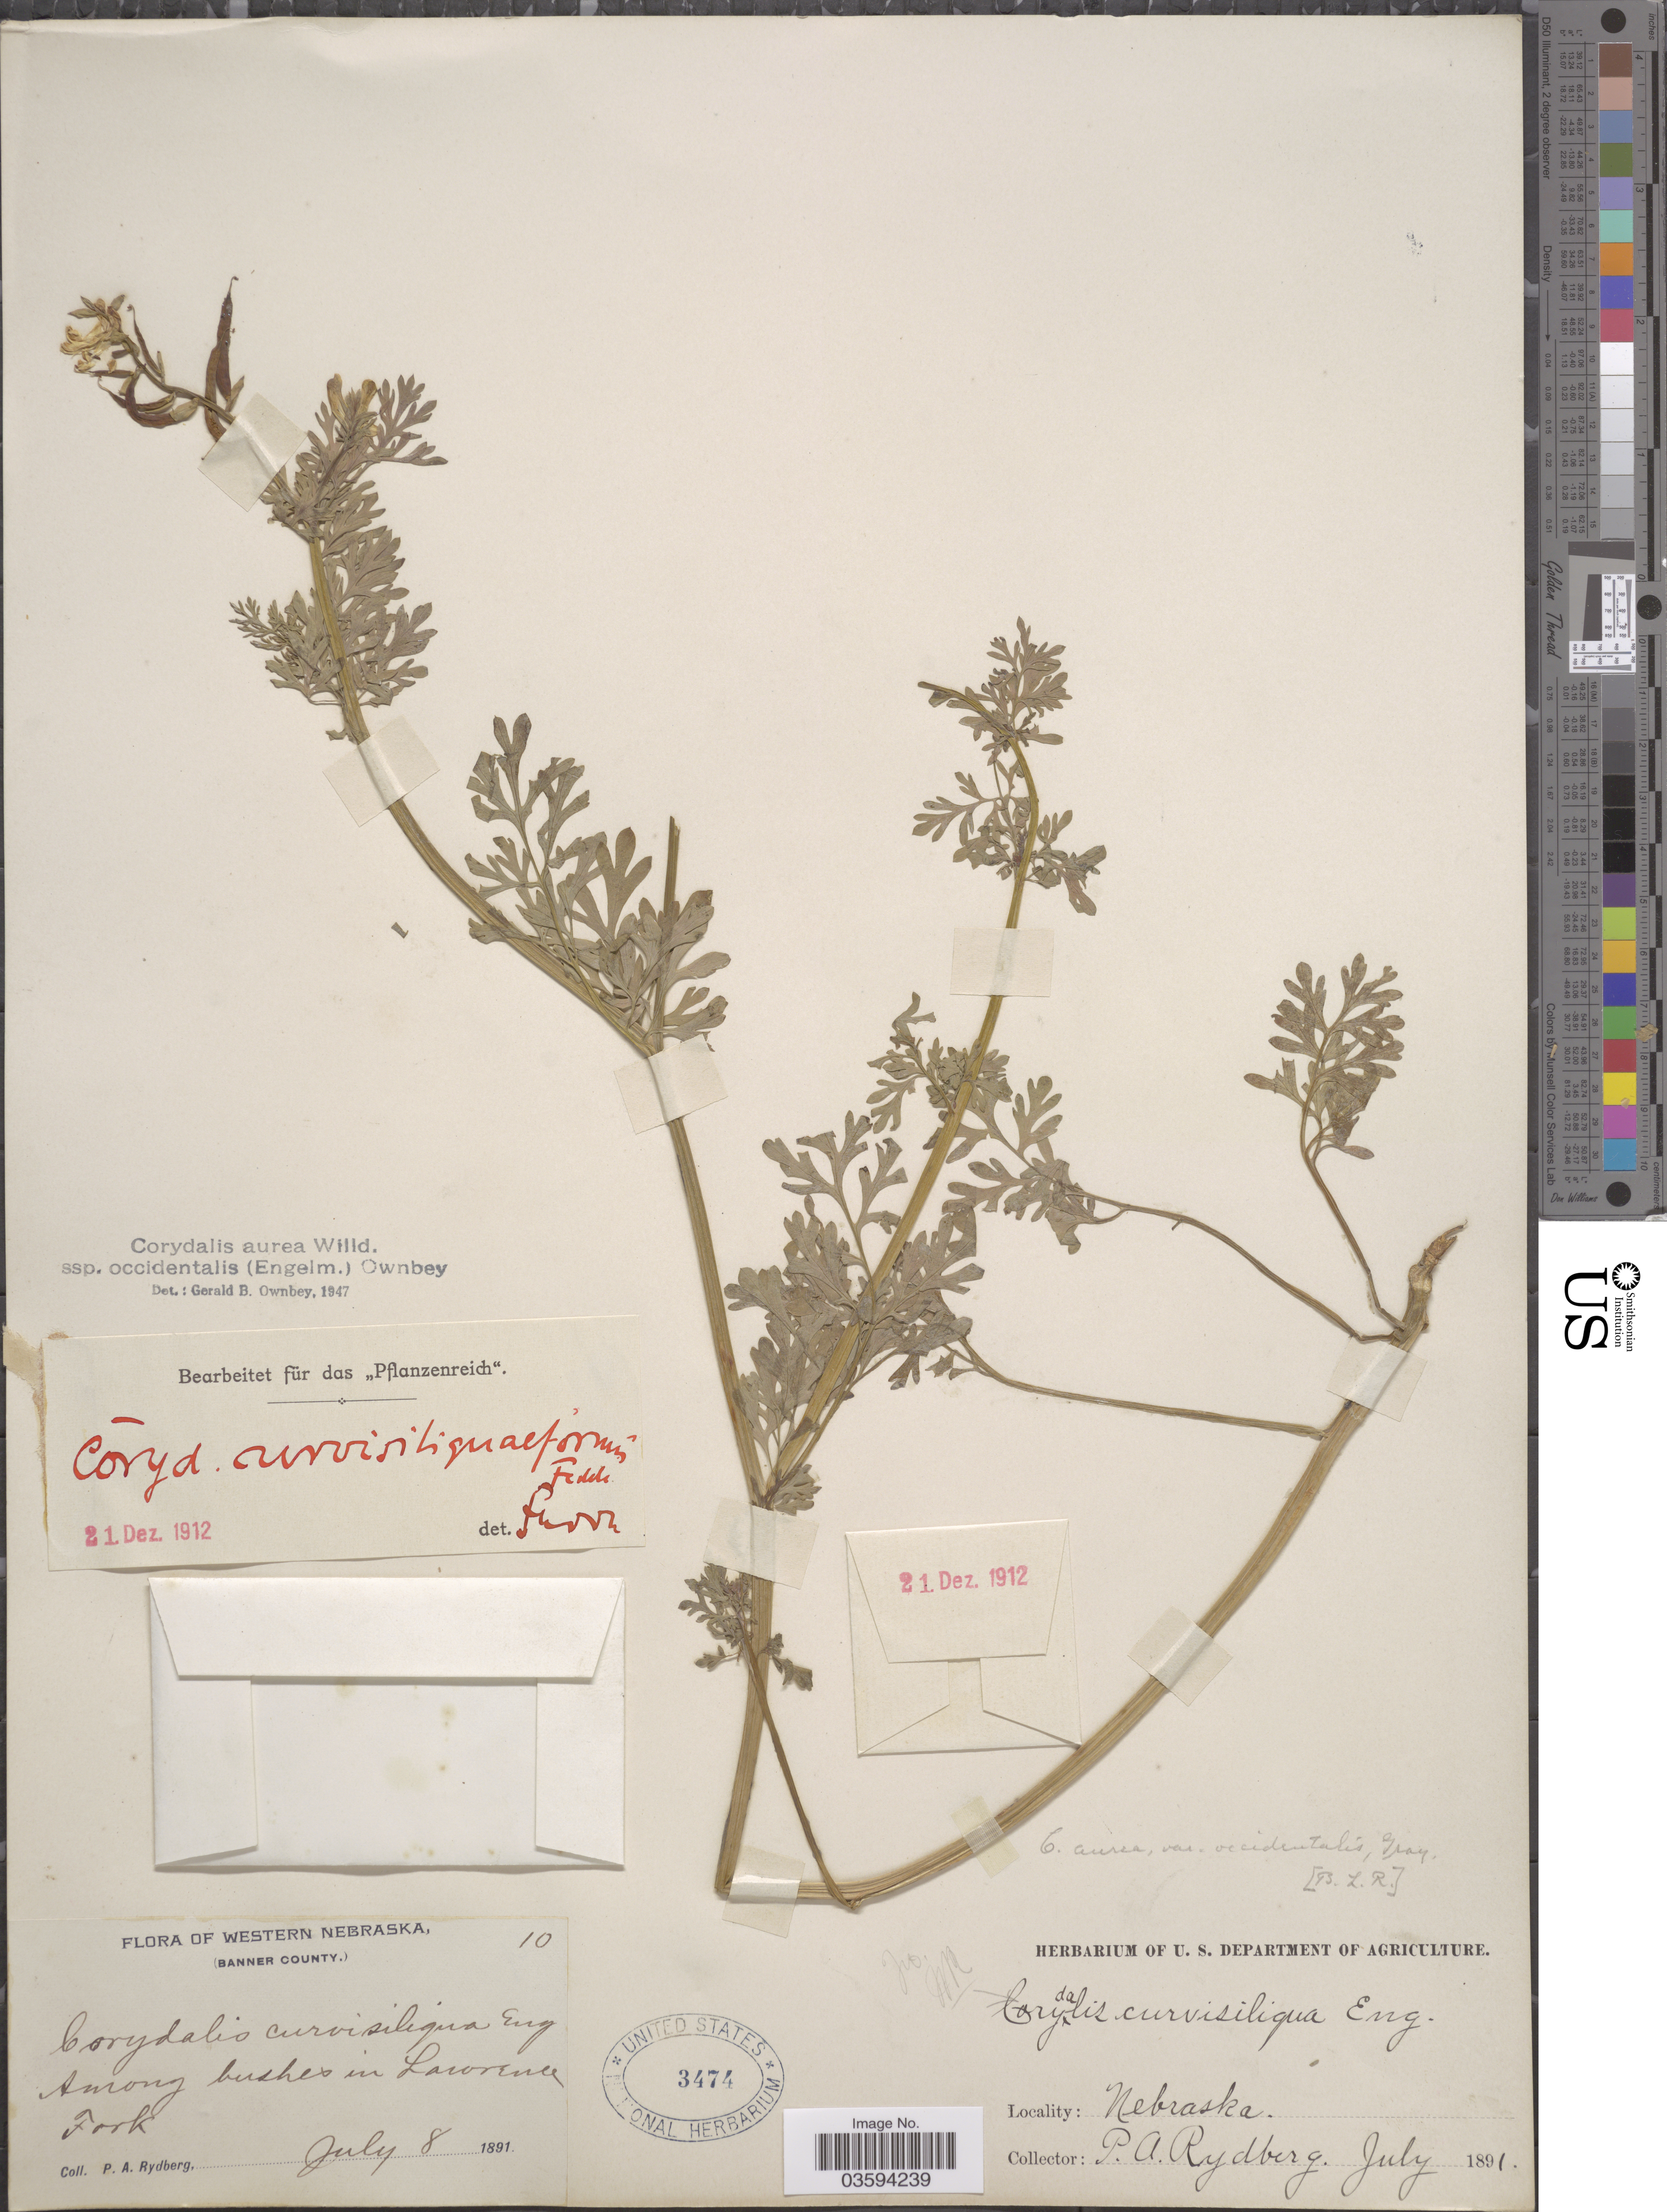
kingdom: Plantae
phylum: Tracheophyta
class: Magnoliopsida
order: Ranunculales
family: Papaveraceae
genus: Corydalis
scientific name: Corydalis aurea subsp. occidentalis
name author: Willd.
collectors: P. A. Rydberg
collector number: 10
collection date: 1891-07-08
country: United States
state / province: Nebraska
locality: Western Nebraska, (Banner County). Among bushes in Lawrence Fork.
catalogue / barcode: US 3474